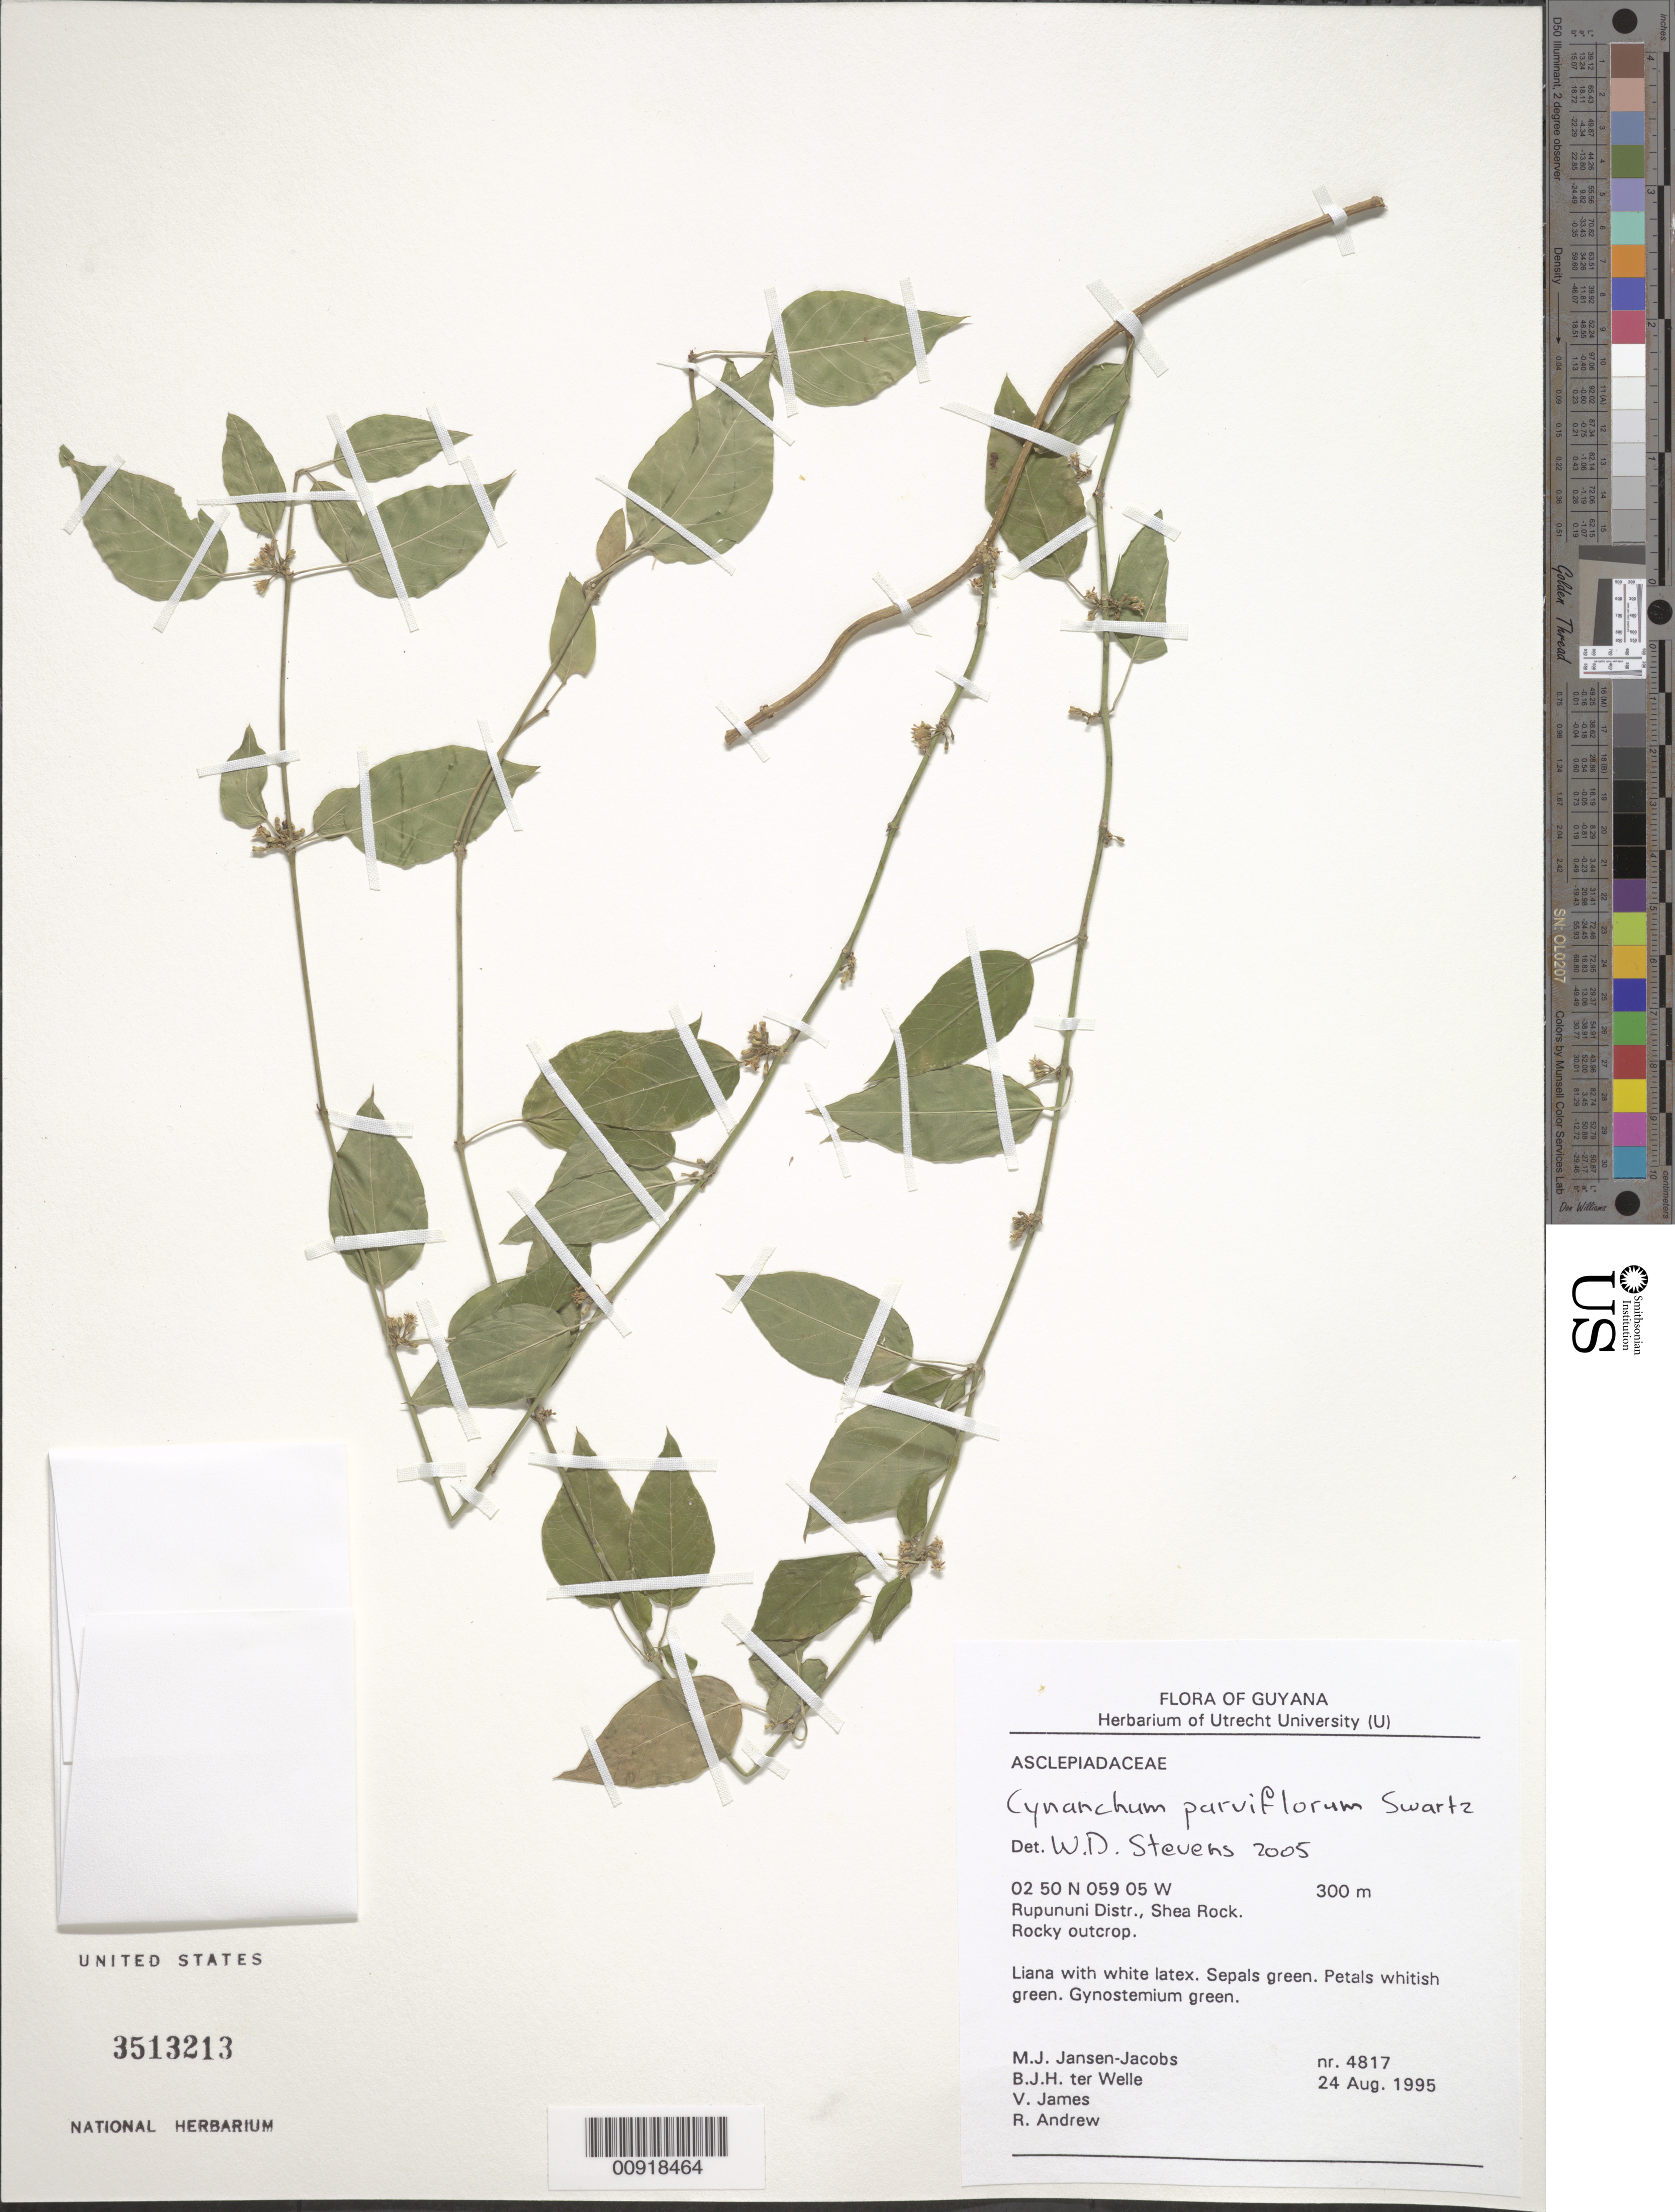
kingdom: Plantae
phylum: Tracheophyta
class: Magnoliopsida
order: Gentianales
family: Apocynaceae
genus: Metastelma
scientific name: Metastelma parviflorum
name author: (Sw.) Schult.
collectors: M. J. Jansen-Jacobs, B. Welle, V. James & R. Andrew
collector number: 4817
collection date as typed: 24-Aug-95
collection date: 1995-08-24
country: Guyana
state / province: U. Takutu-U. Essequibo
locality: Shea Rock, Rupununi Dist.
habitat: Rocky outcrop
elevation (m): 300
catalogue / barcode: US 3513213